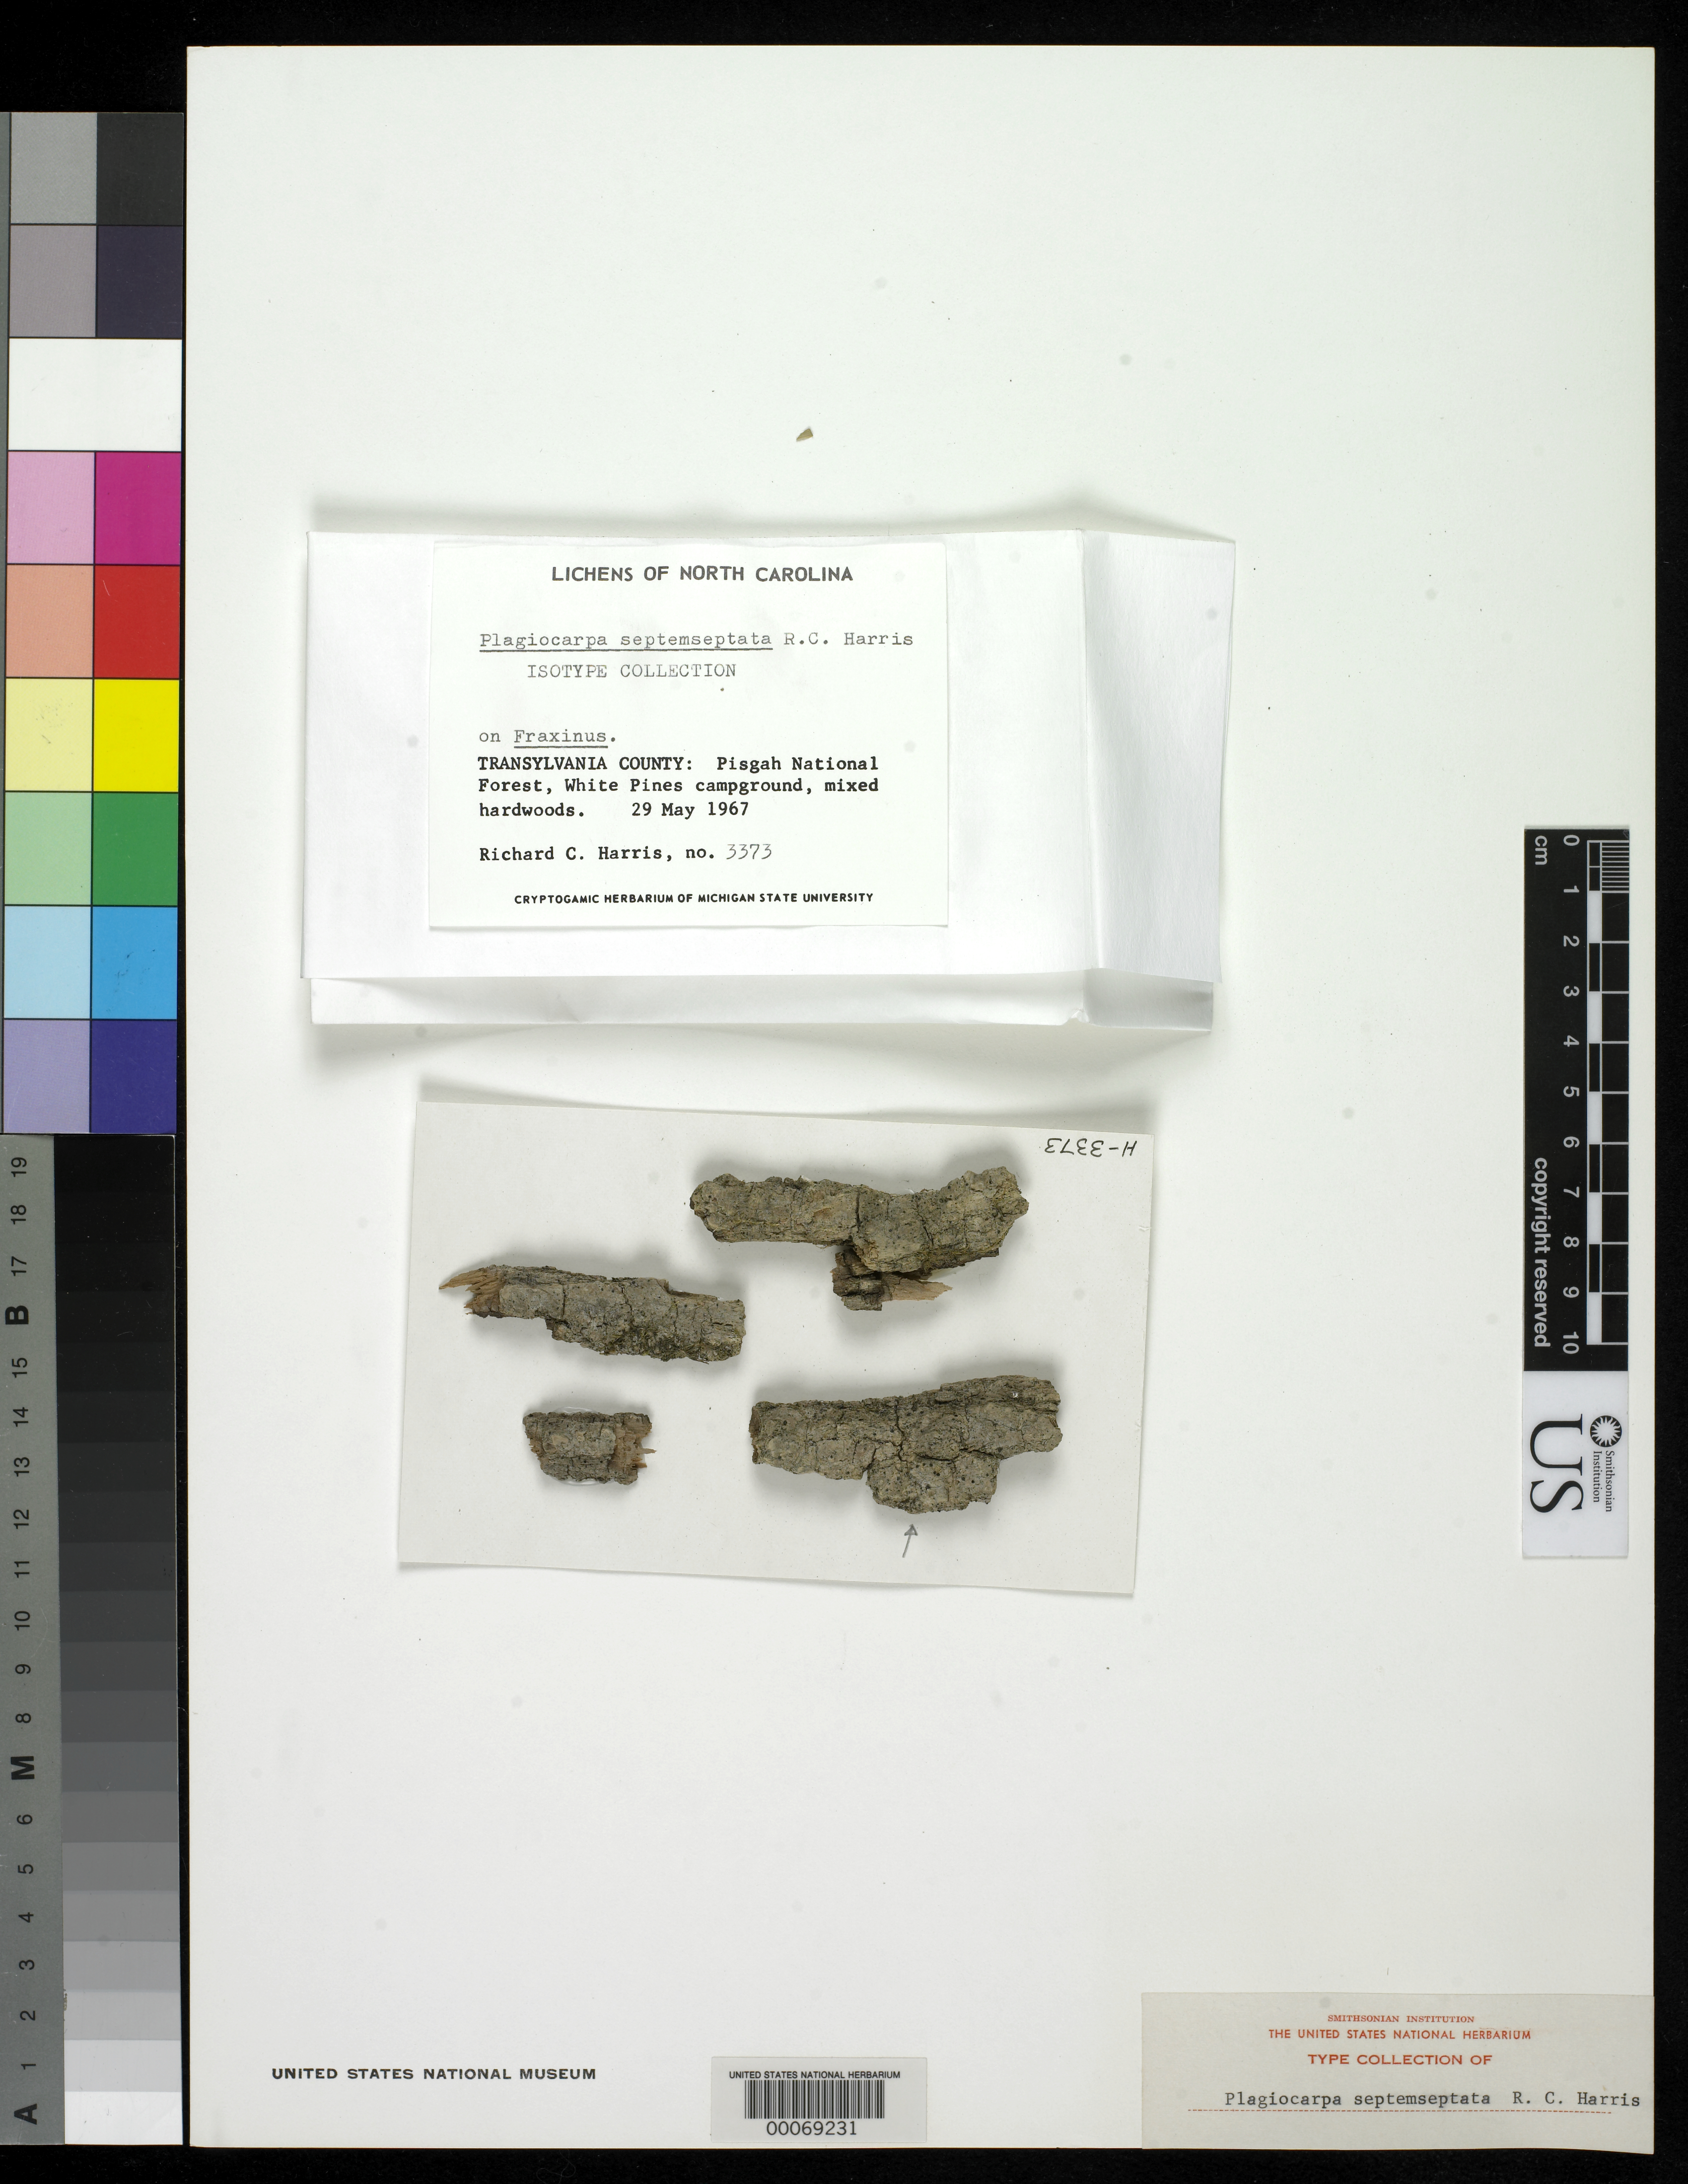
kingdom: Fungi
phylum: Ascomycota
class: Eurotiomycetes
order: Pyrenulales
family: Pyrenulaceae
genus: Plagiocarpa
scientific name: Plagiocarpa septemseptata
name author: R.C. Harris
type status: Isotype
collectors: R. C. Harris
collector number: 3373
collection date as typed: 29 May 1967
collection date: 1967-05-29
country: United States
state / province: North Carolina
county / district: Transylvania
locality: Pisgah Natl. Forest, White Pines Campground.